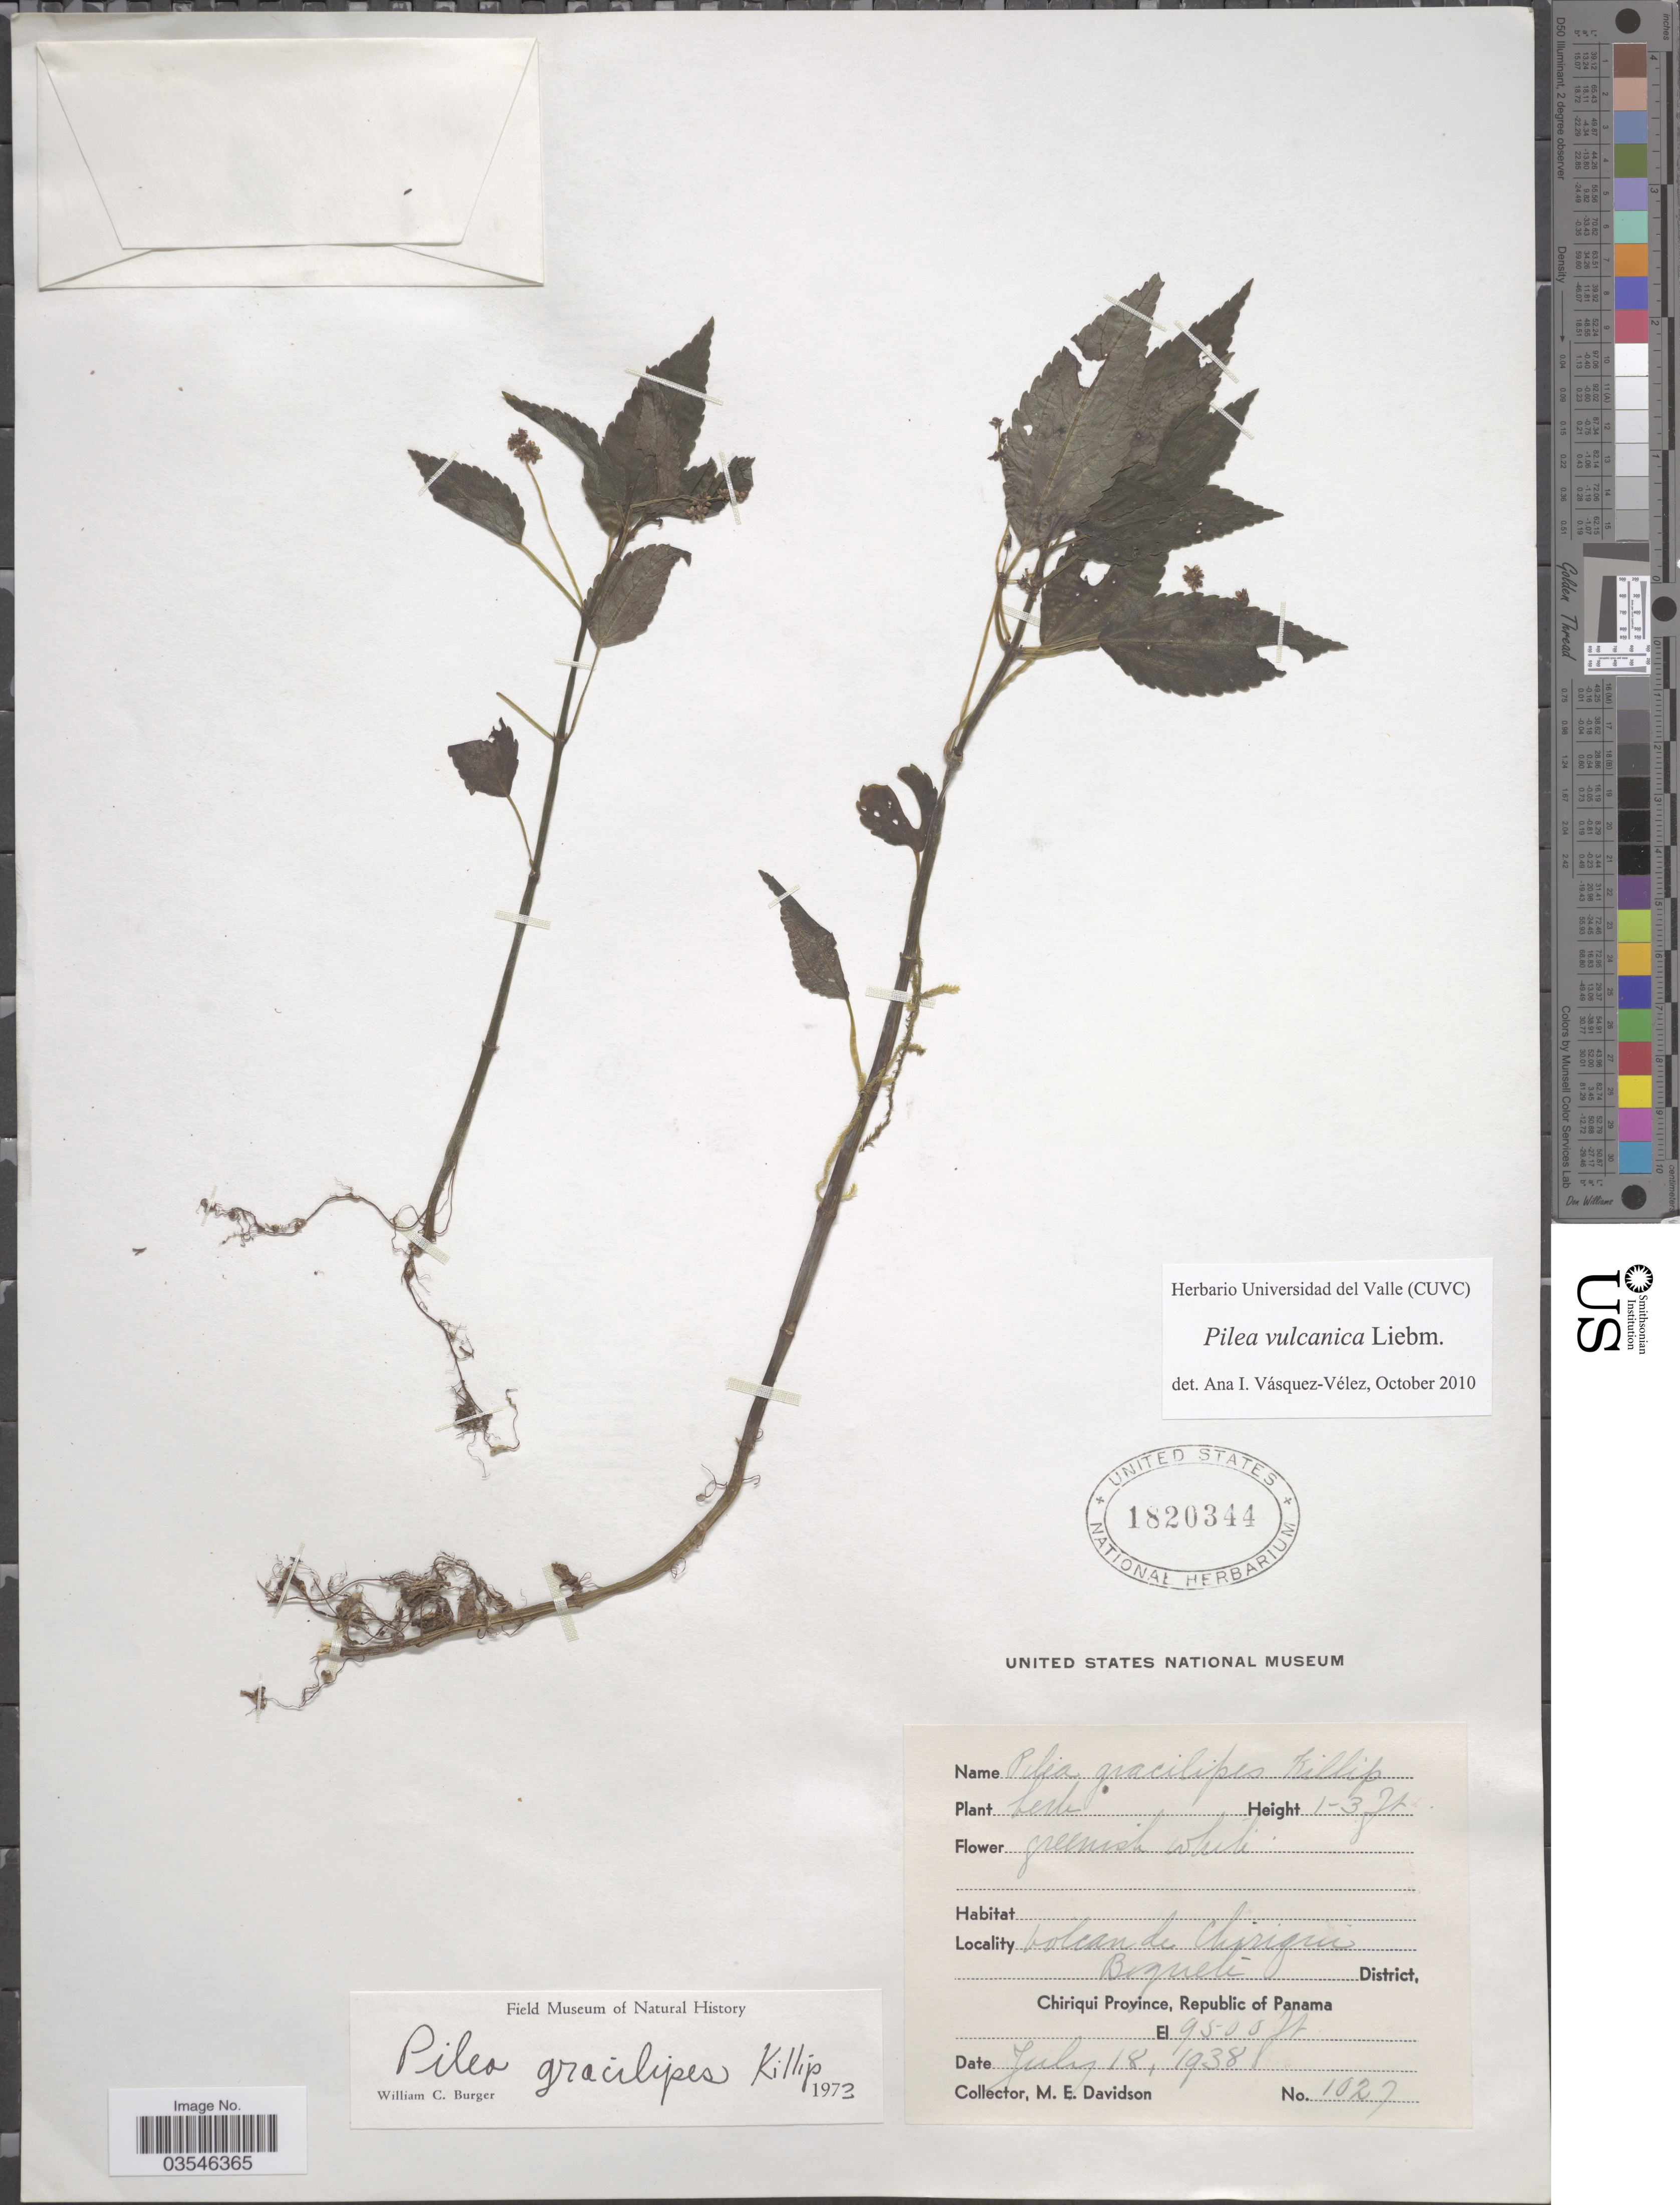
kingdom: Plantae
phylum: Tracheophyta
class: Magnoliopsida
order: Rosales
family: Urticaceae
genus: Pilea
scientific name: Pilea vulcanica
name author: Liebm.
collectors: M. E. Davidson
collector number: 1027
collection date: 1938-07-18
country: Panama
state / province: Chiriqui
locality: Volcan de Chiriqui. Boquete District, Chiriqui Province.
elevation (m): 2896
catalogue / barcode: US 1820344